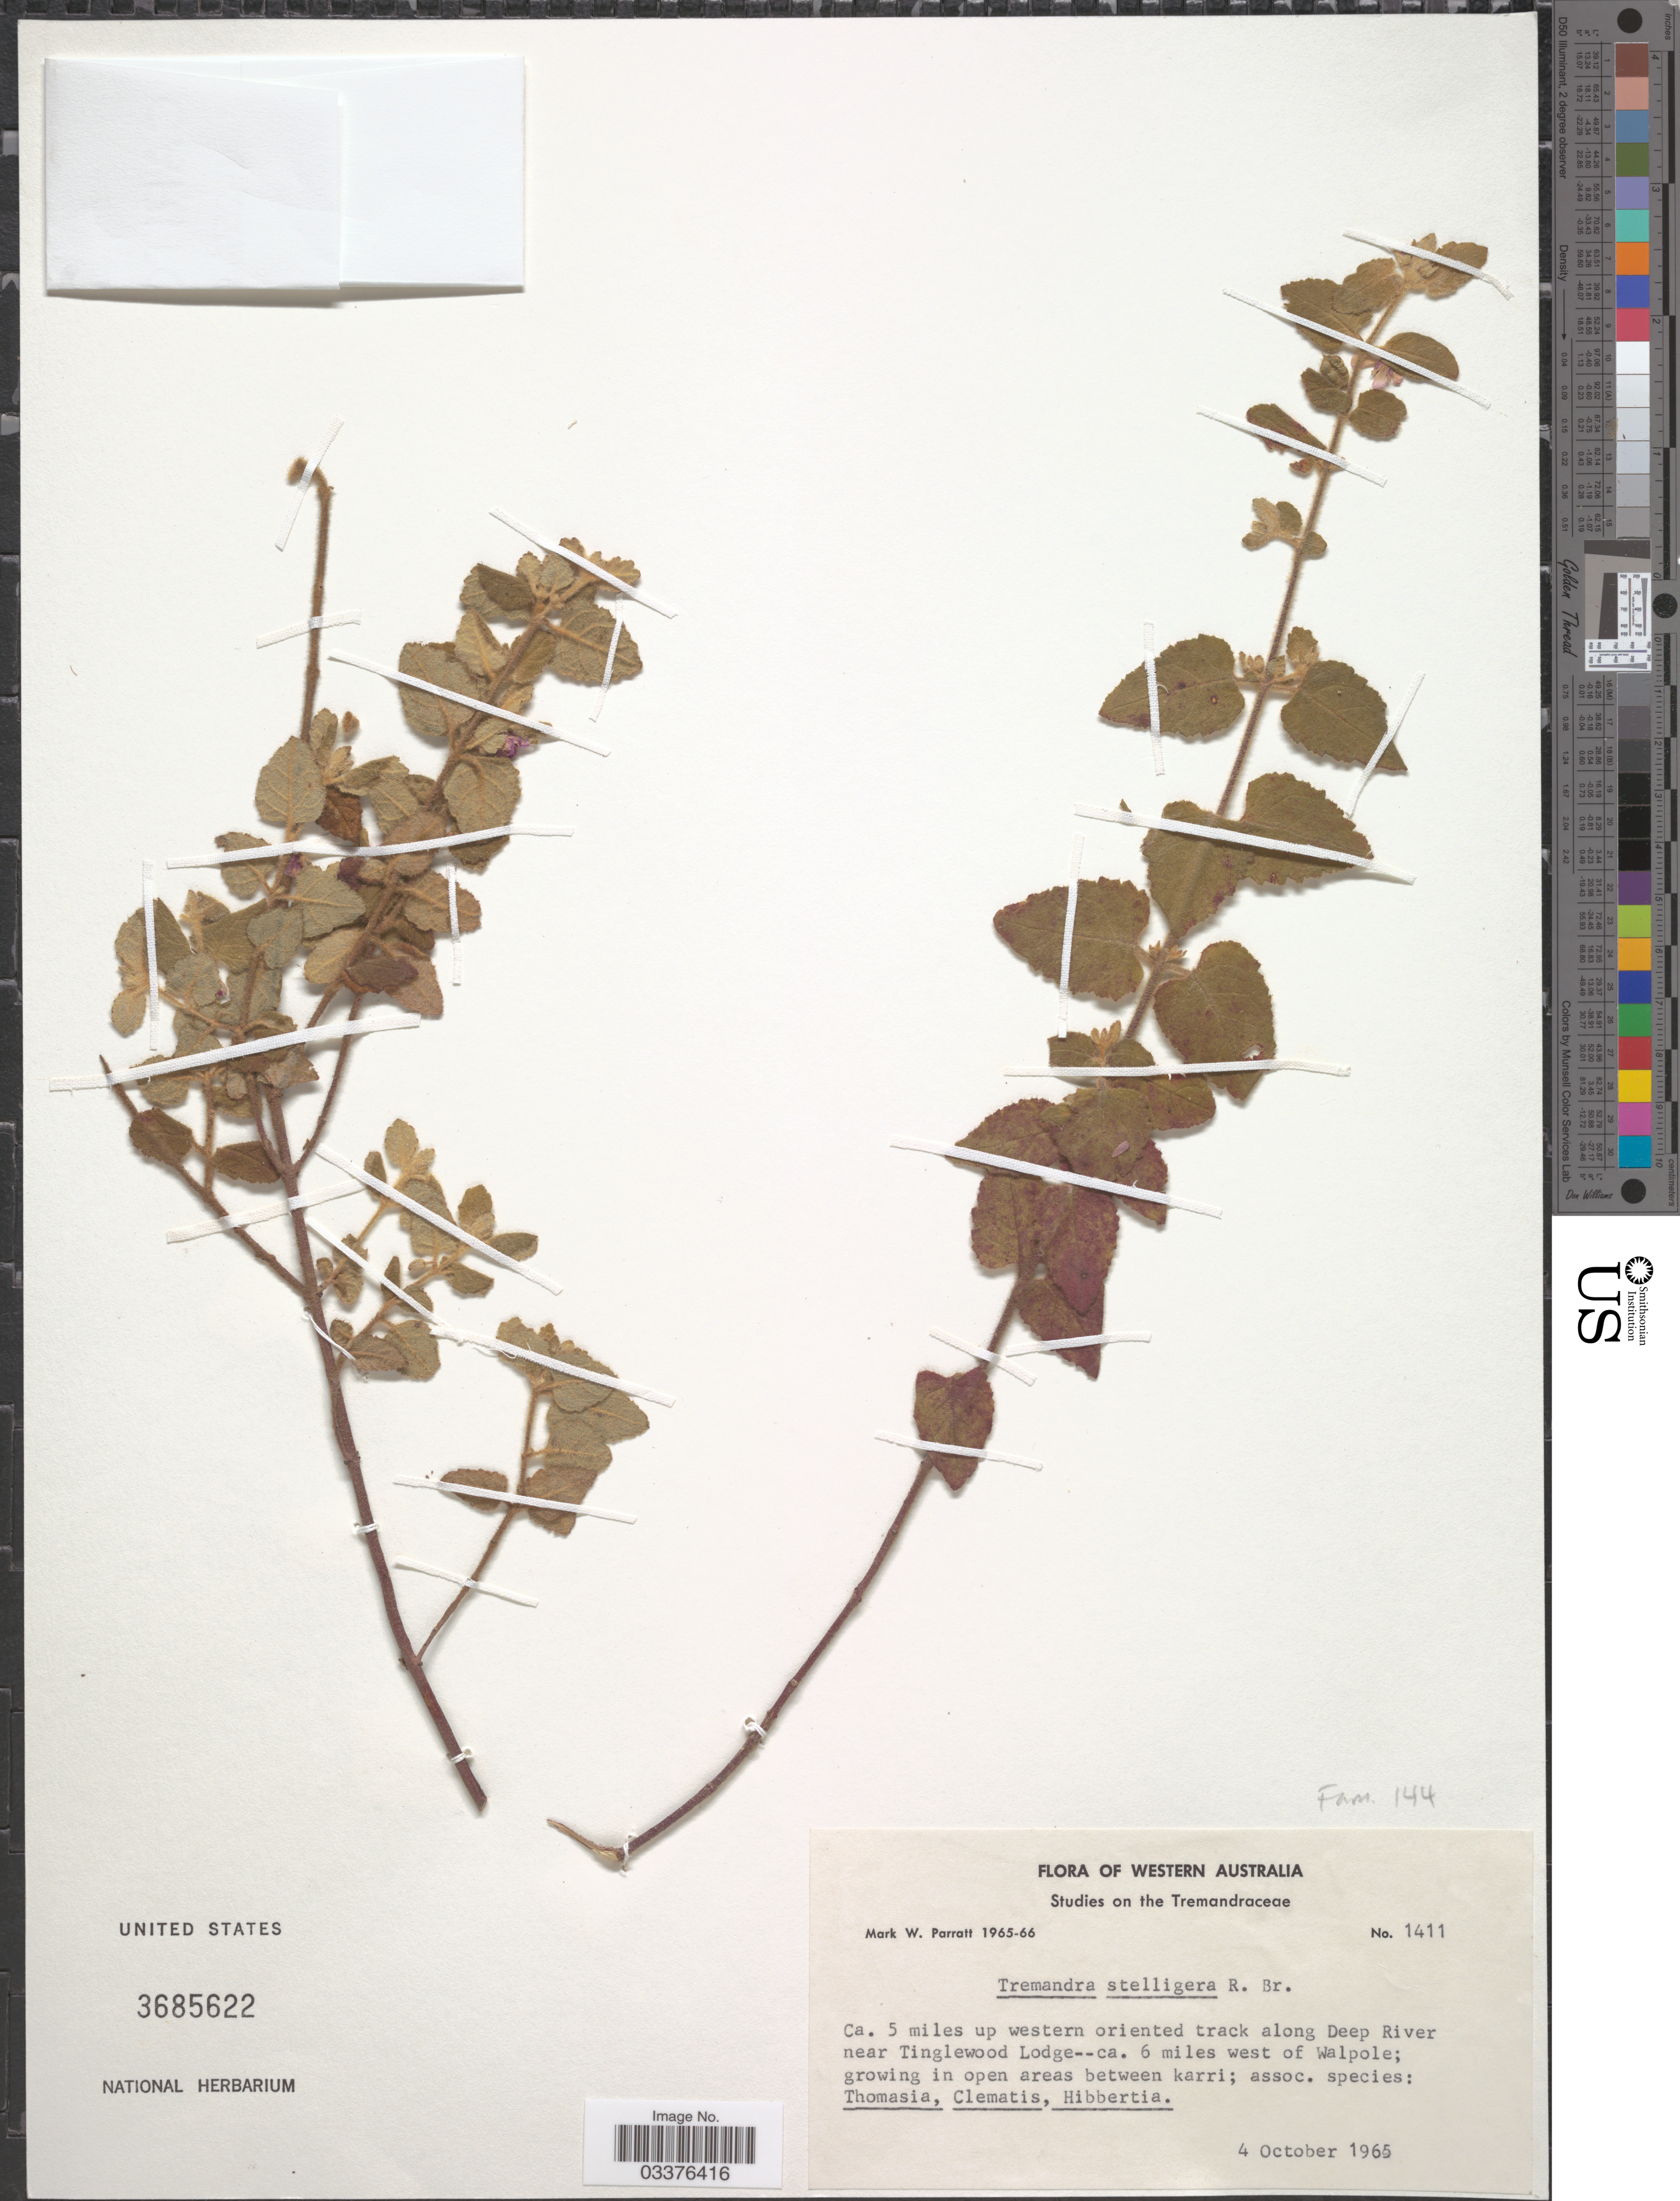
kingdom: Plantae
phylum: Tracheophyta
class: Magnoliopsida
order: Oxalidales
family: Elaeocarpaceae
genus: Tremandra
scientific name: Tremandra stelligera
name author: R. Br. ex DC.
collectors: M. Parratt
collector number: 1411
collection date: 1965-10-04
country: Australia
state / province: Western Australia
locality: Ca. 5 miles up western oriented track along Deep River near Tinglewood Lodge--ca. 6 miles west of Walpole.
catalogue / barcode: US 3685622